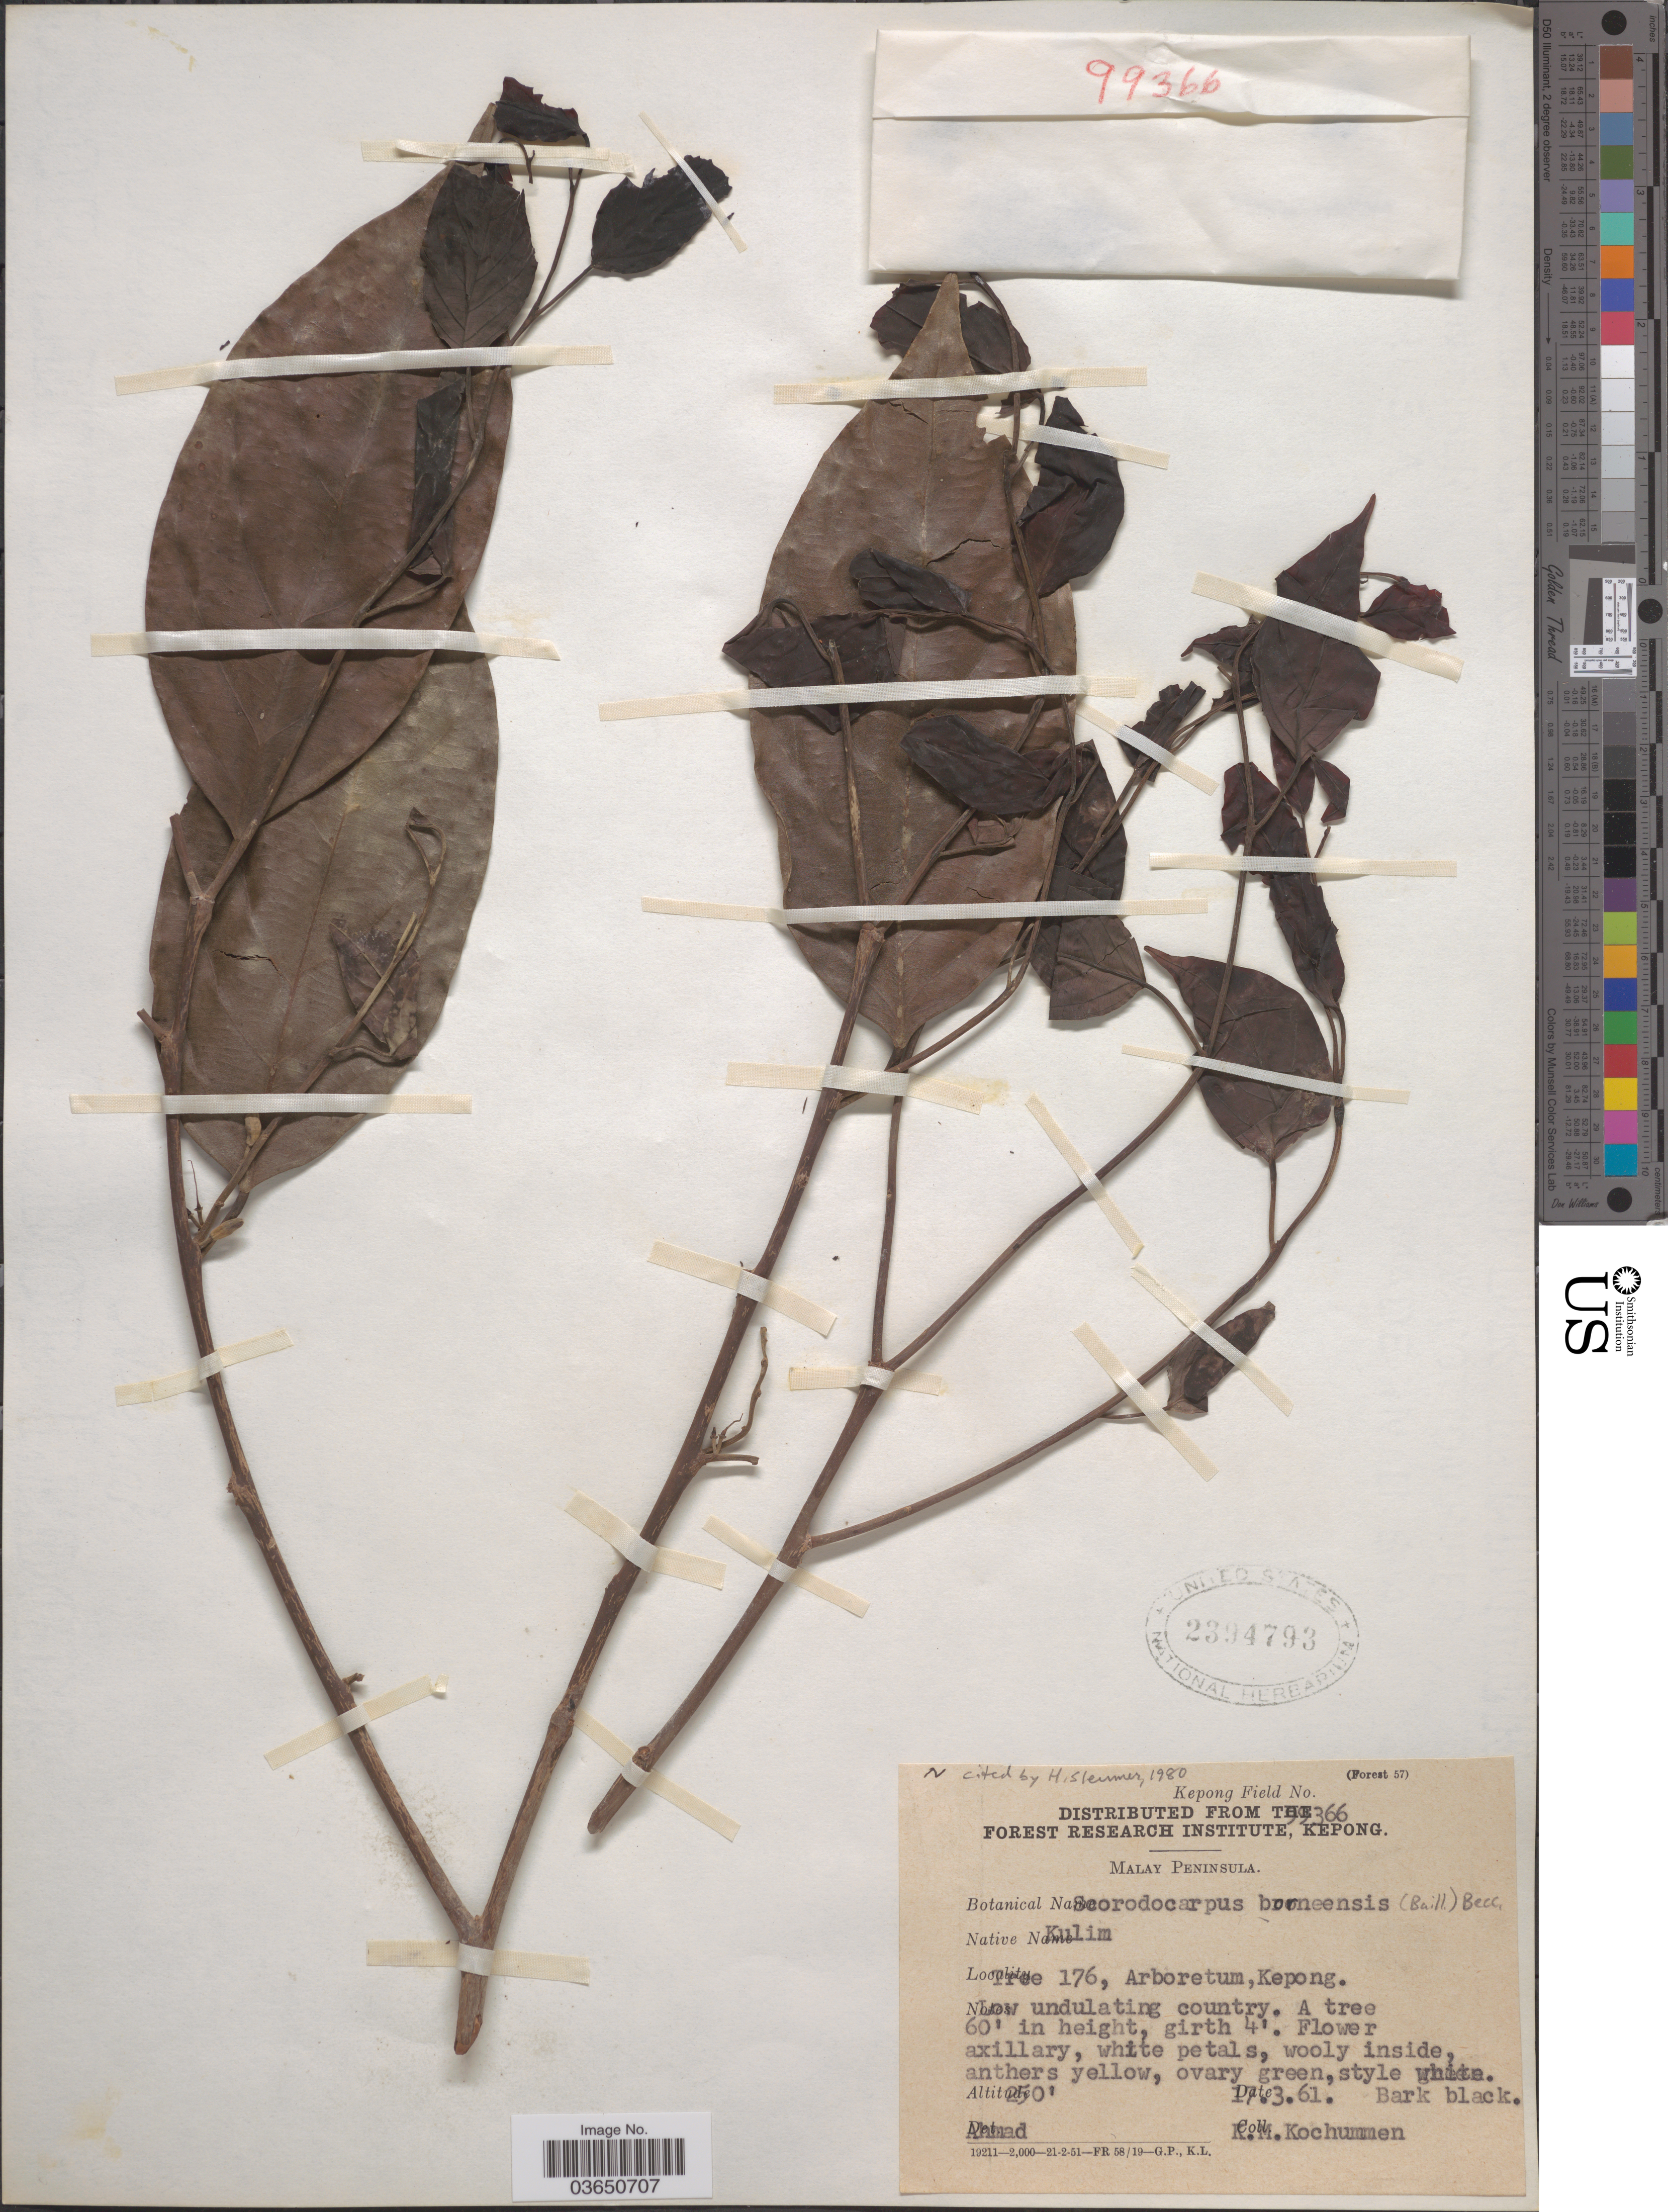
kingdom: Plantae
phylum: Tracheophyta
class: Magnoliopsida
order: Santalales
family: Strombosiaceae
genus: Scorodocarpus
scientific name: Scorodocarpus borneensis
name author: (Baill.) Becc.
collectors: K. Kochummen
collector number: Kepong 366*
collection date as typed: Transcribed d/m/y: 17/3/61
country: Malaysia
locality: Malay Peninsula. Tree 176, Arboretum, Kepong.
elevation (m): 76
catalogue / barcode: US 2394793